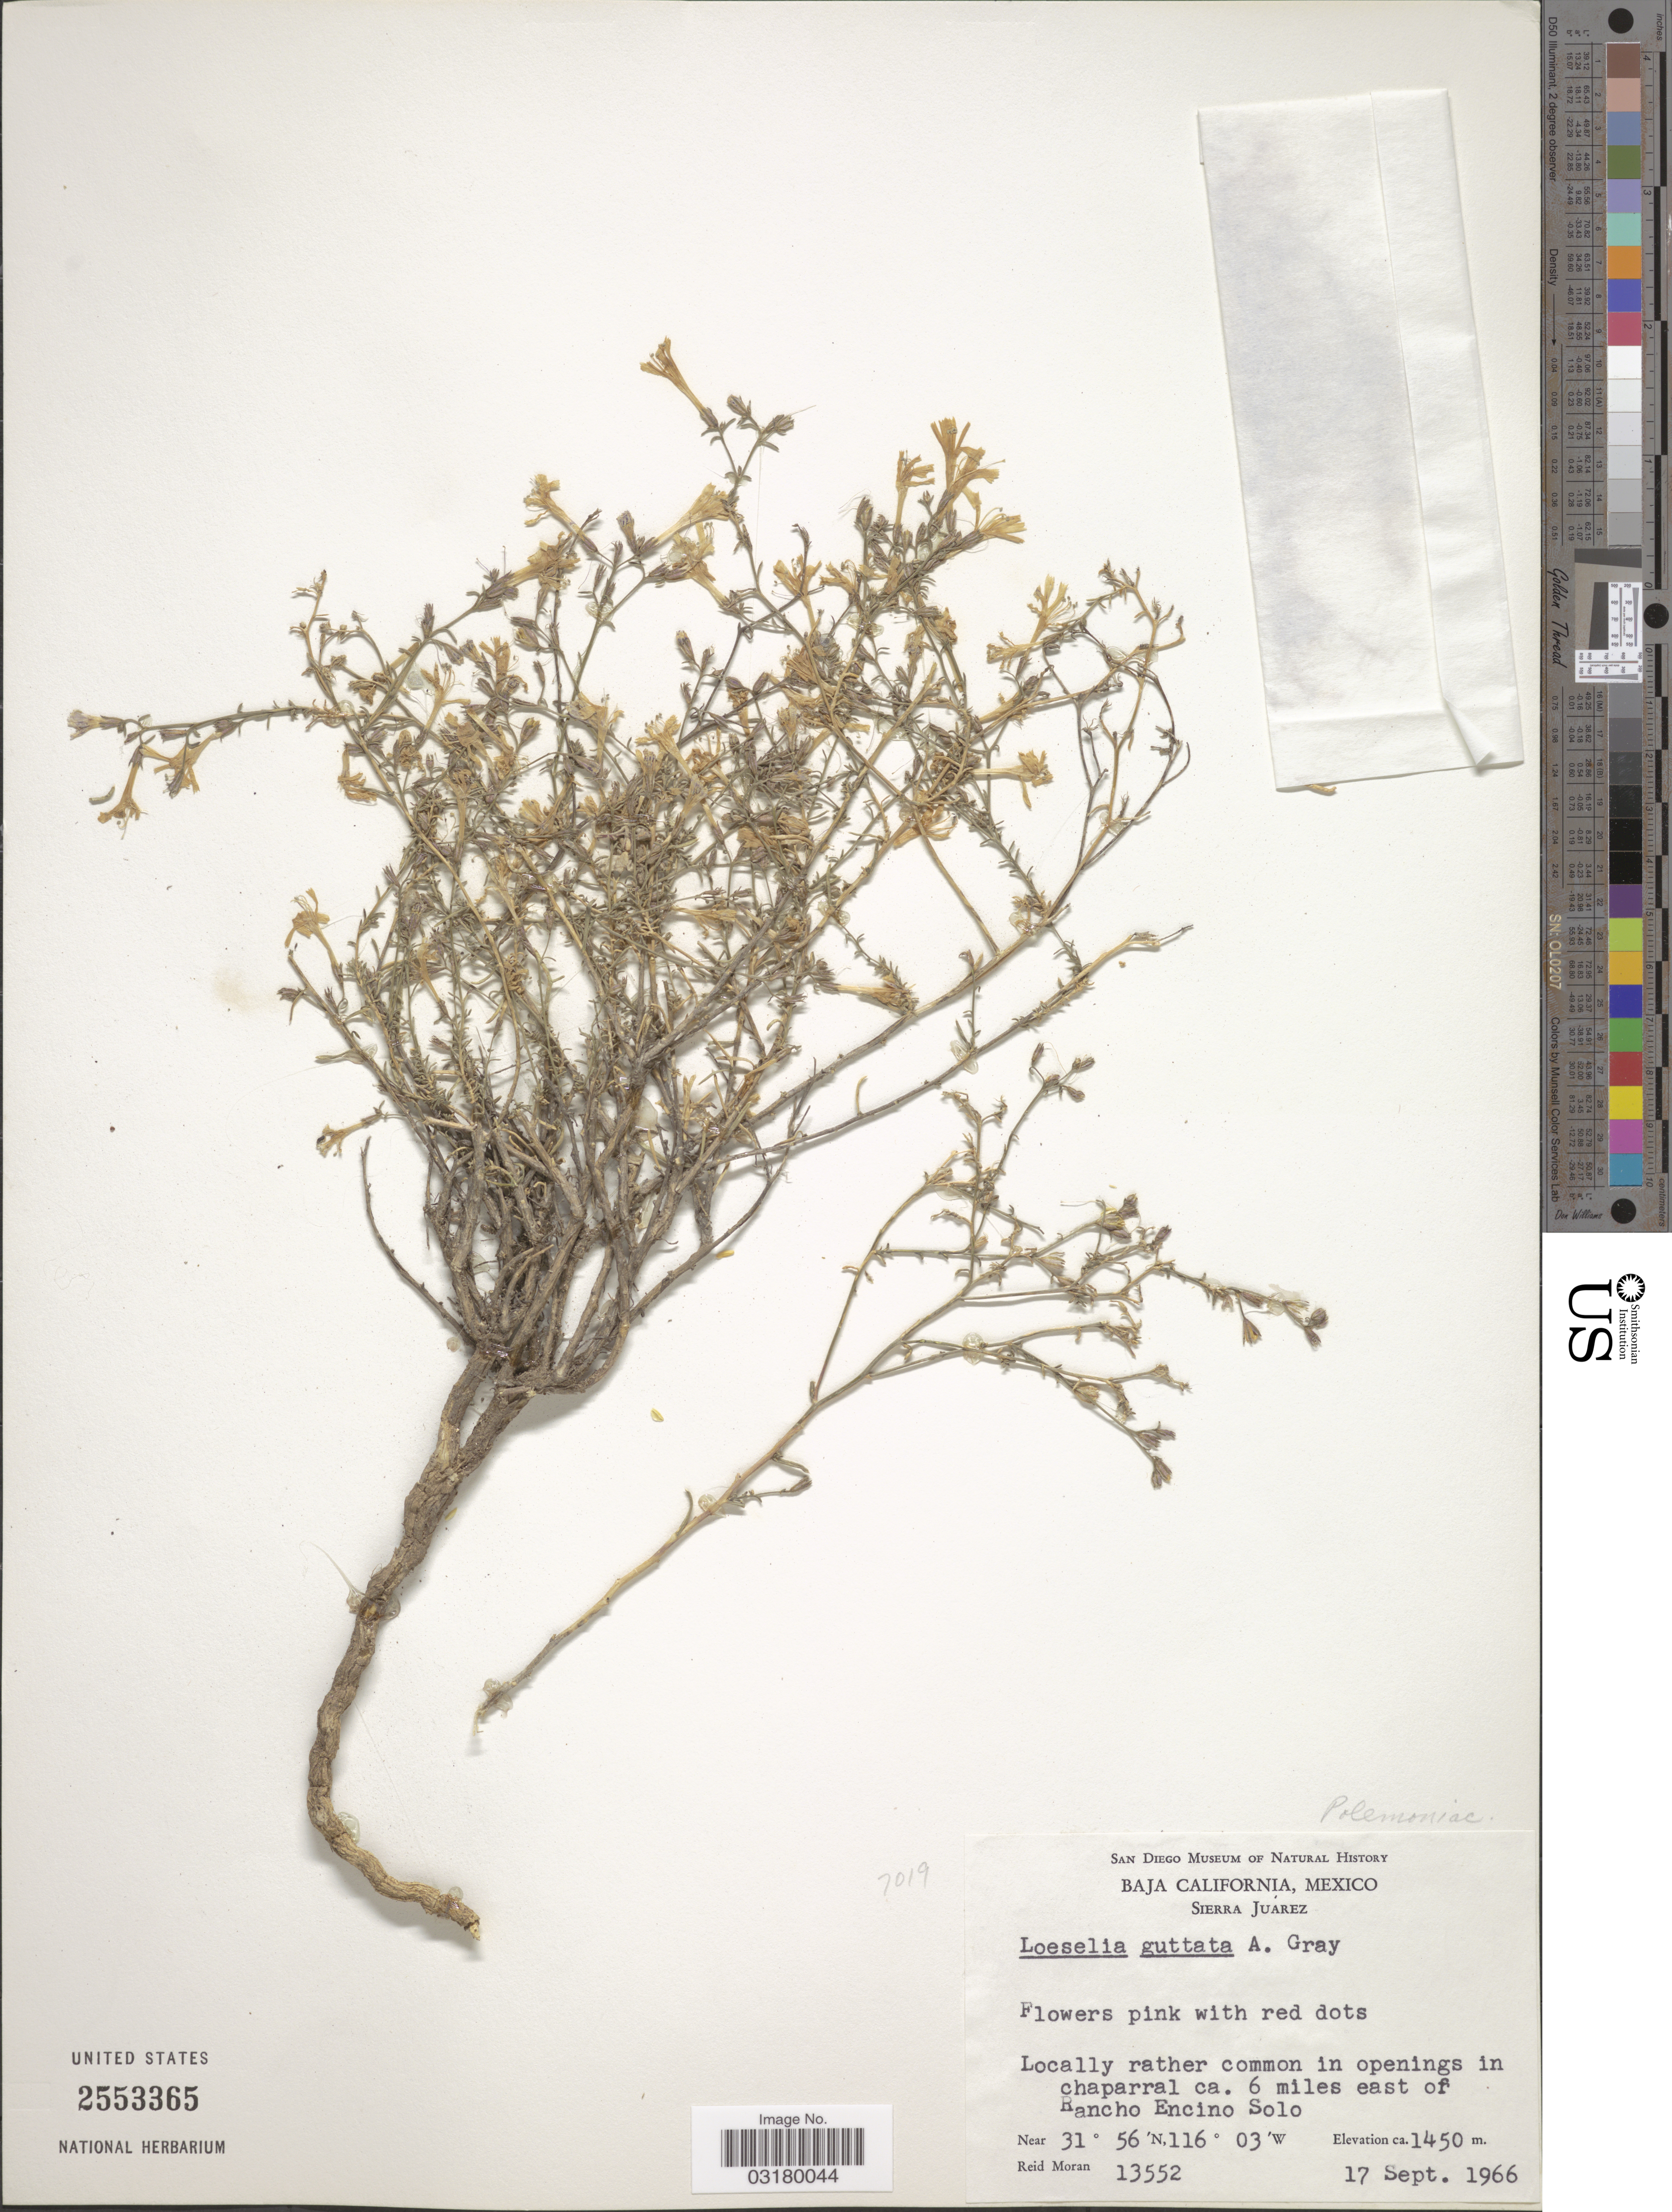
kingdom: Plantae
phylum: Tracheophyta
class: Magnoliopsida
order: Ericales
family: Polemoniaceae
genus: Ipomopsis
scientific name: Ipomopsis guttata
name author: (A. Gray) Moran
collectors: R. Moran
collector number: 13552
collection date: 1966-09-17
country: Mexico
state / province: Baja California Norte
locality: Sierra Juárez. Locally rather common in openings in chaparral ca. 6 miles east of Rancho Encino Solo.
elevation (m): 1450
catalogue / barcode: US 2553365